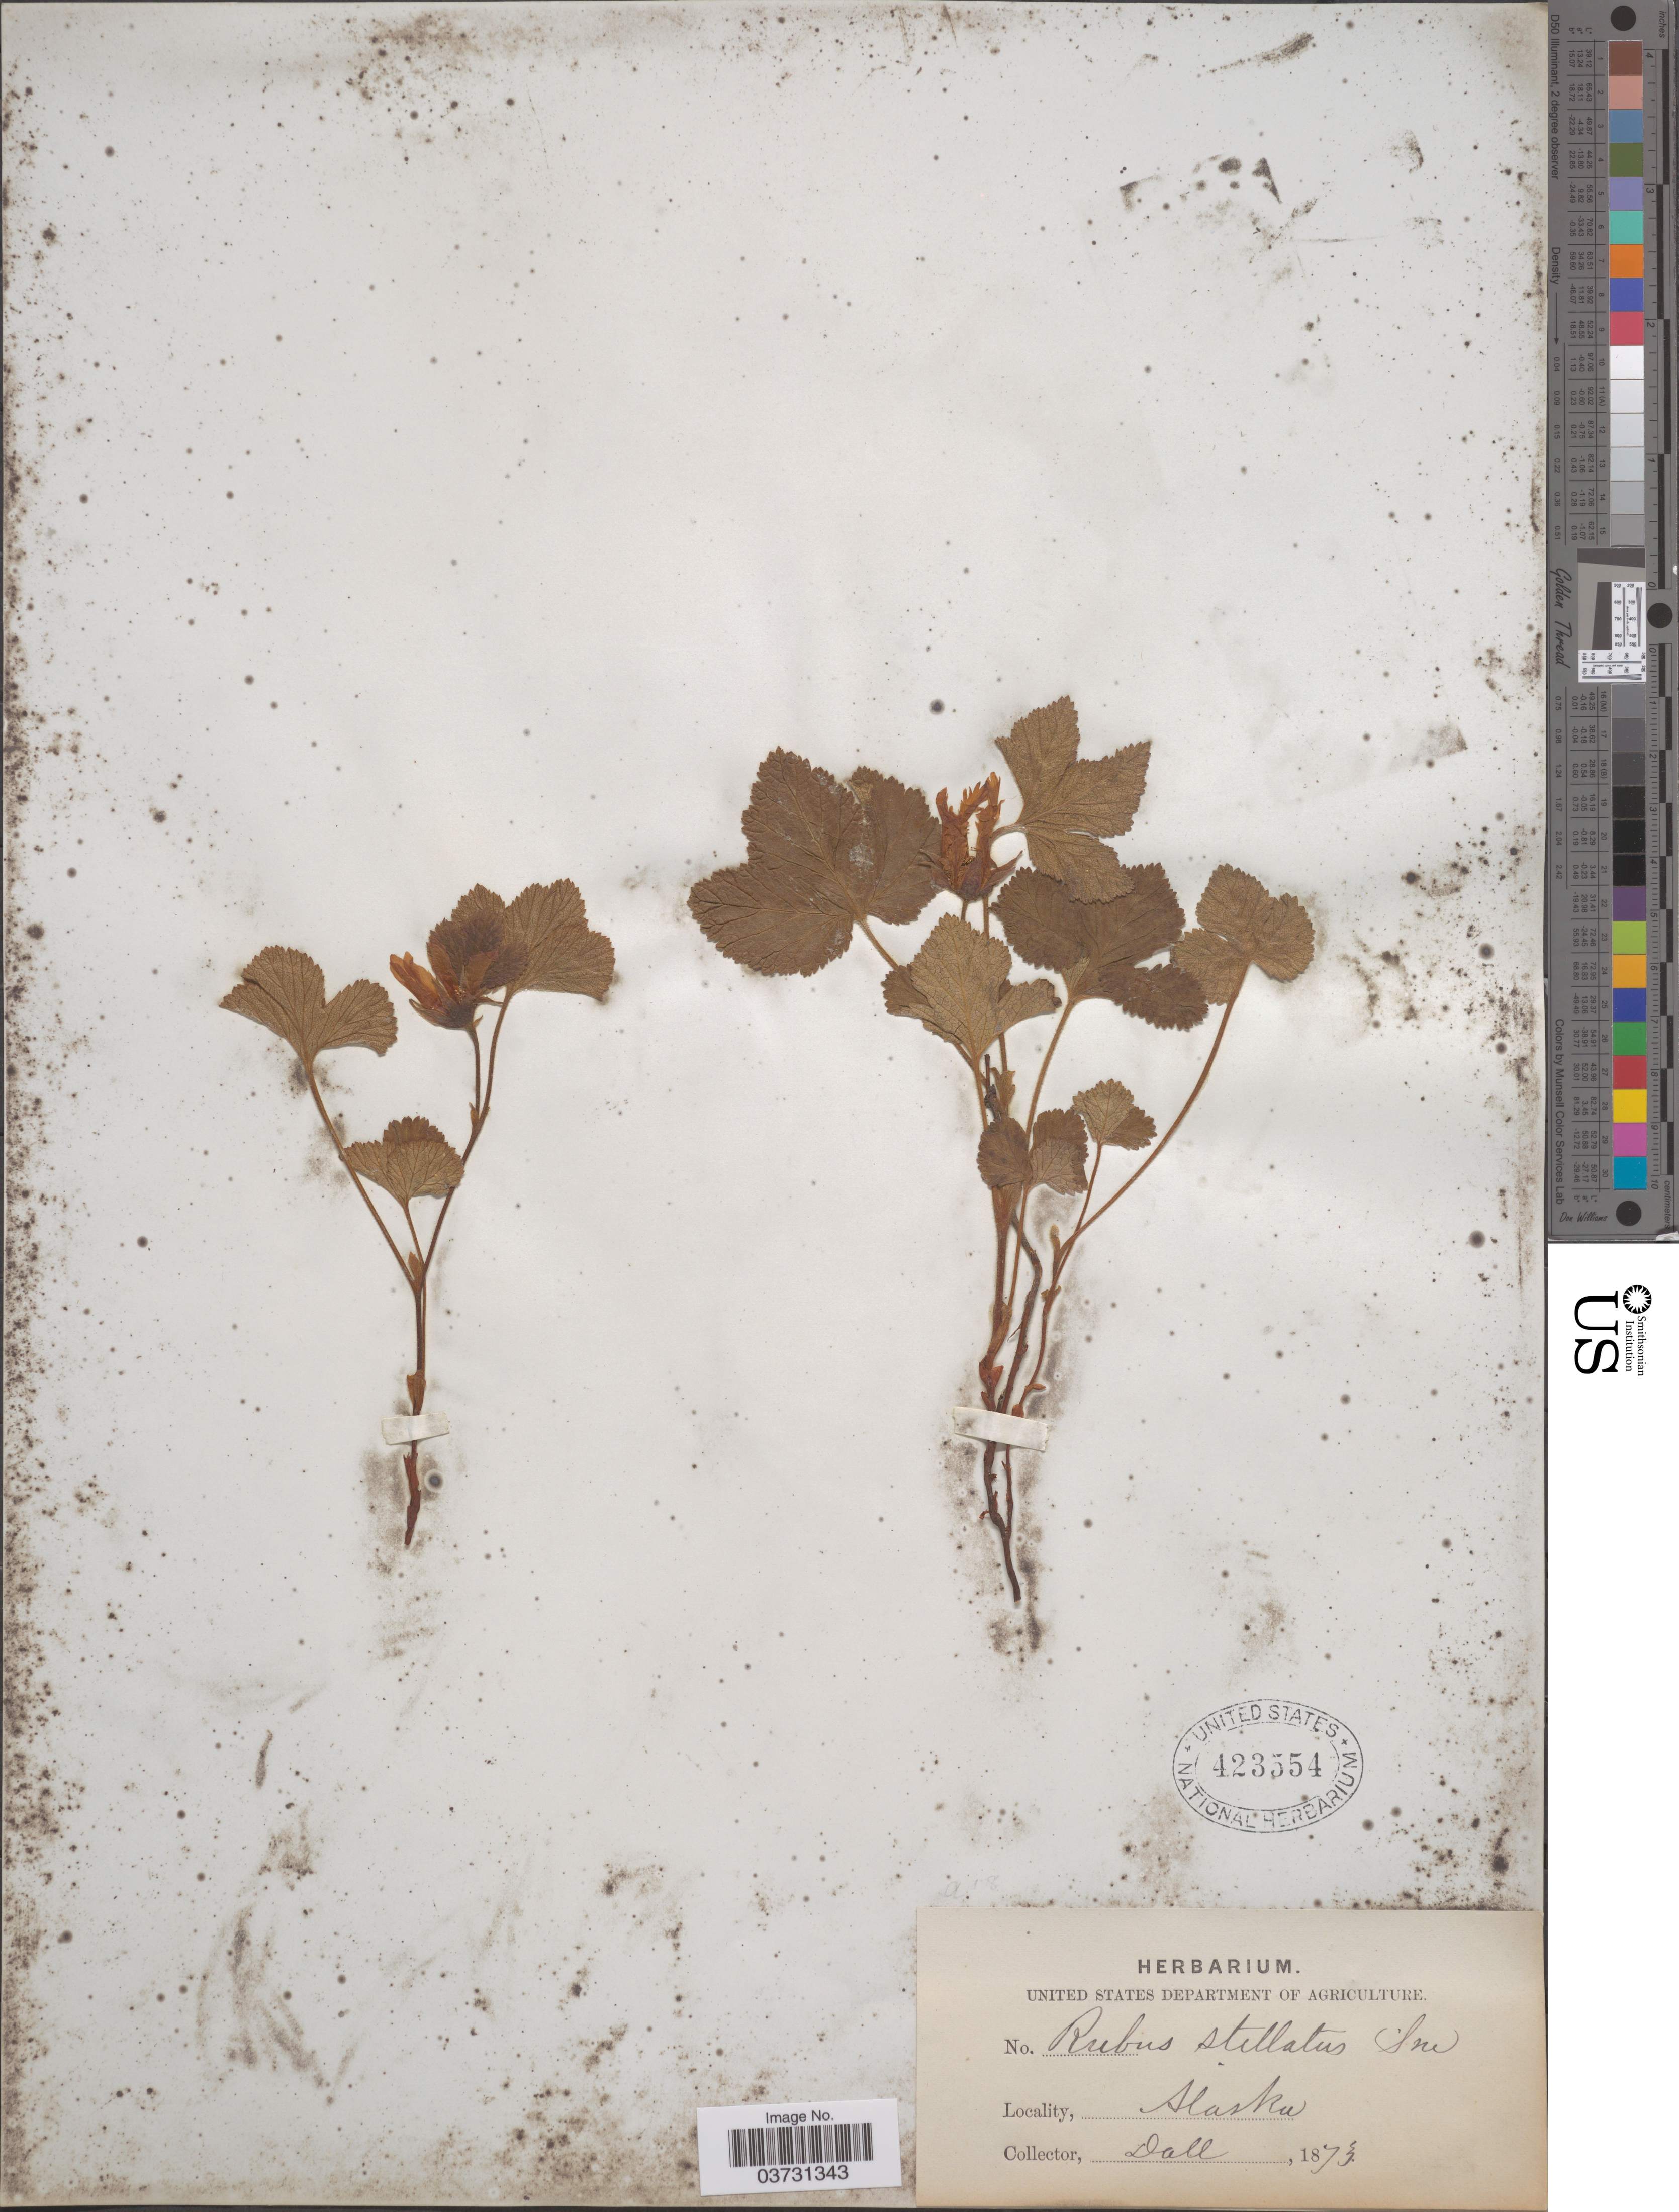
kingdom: Plantae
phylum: Tracheophyta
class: Magnoliopsida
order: Rosales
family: Rosaceae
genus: Rubus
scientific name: Rubus stellatus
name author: Sm.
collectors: -. Dall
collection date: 1873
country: United States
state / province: Alaska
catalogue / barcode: US 423554